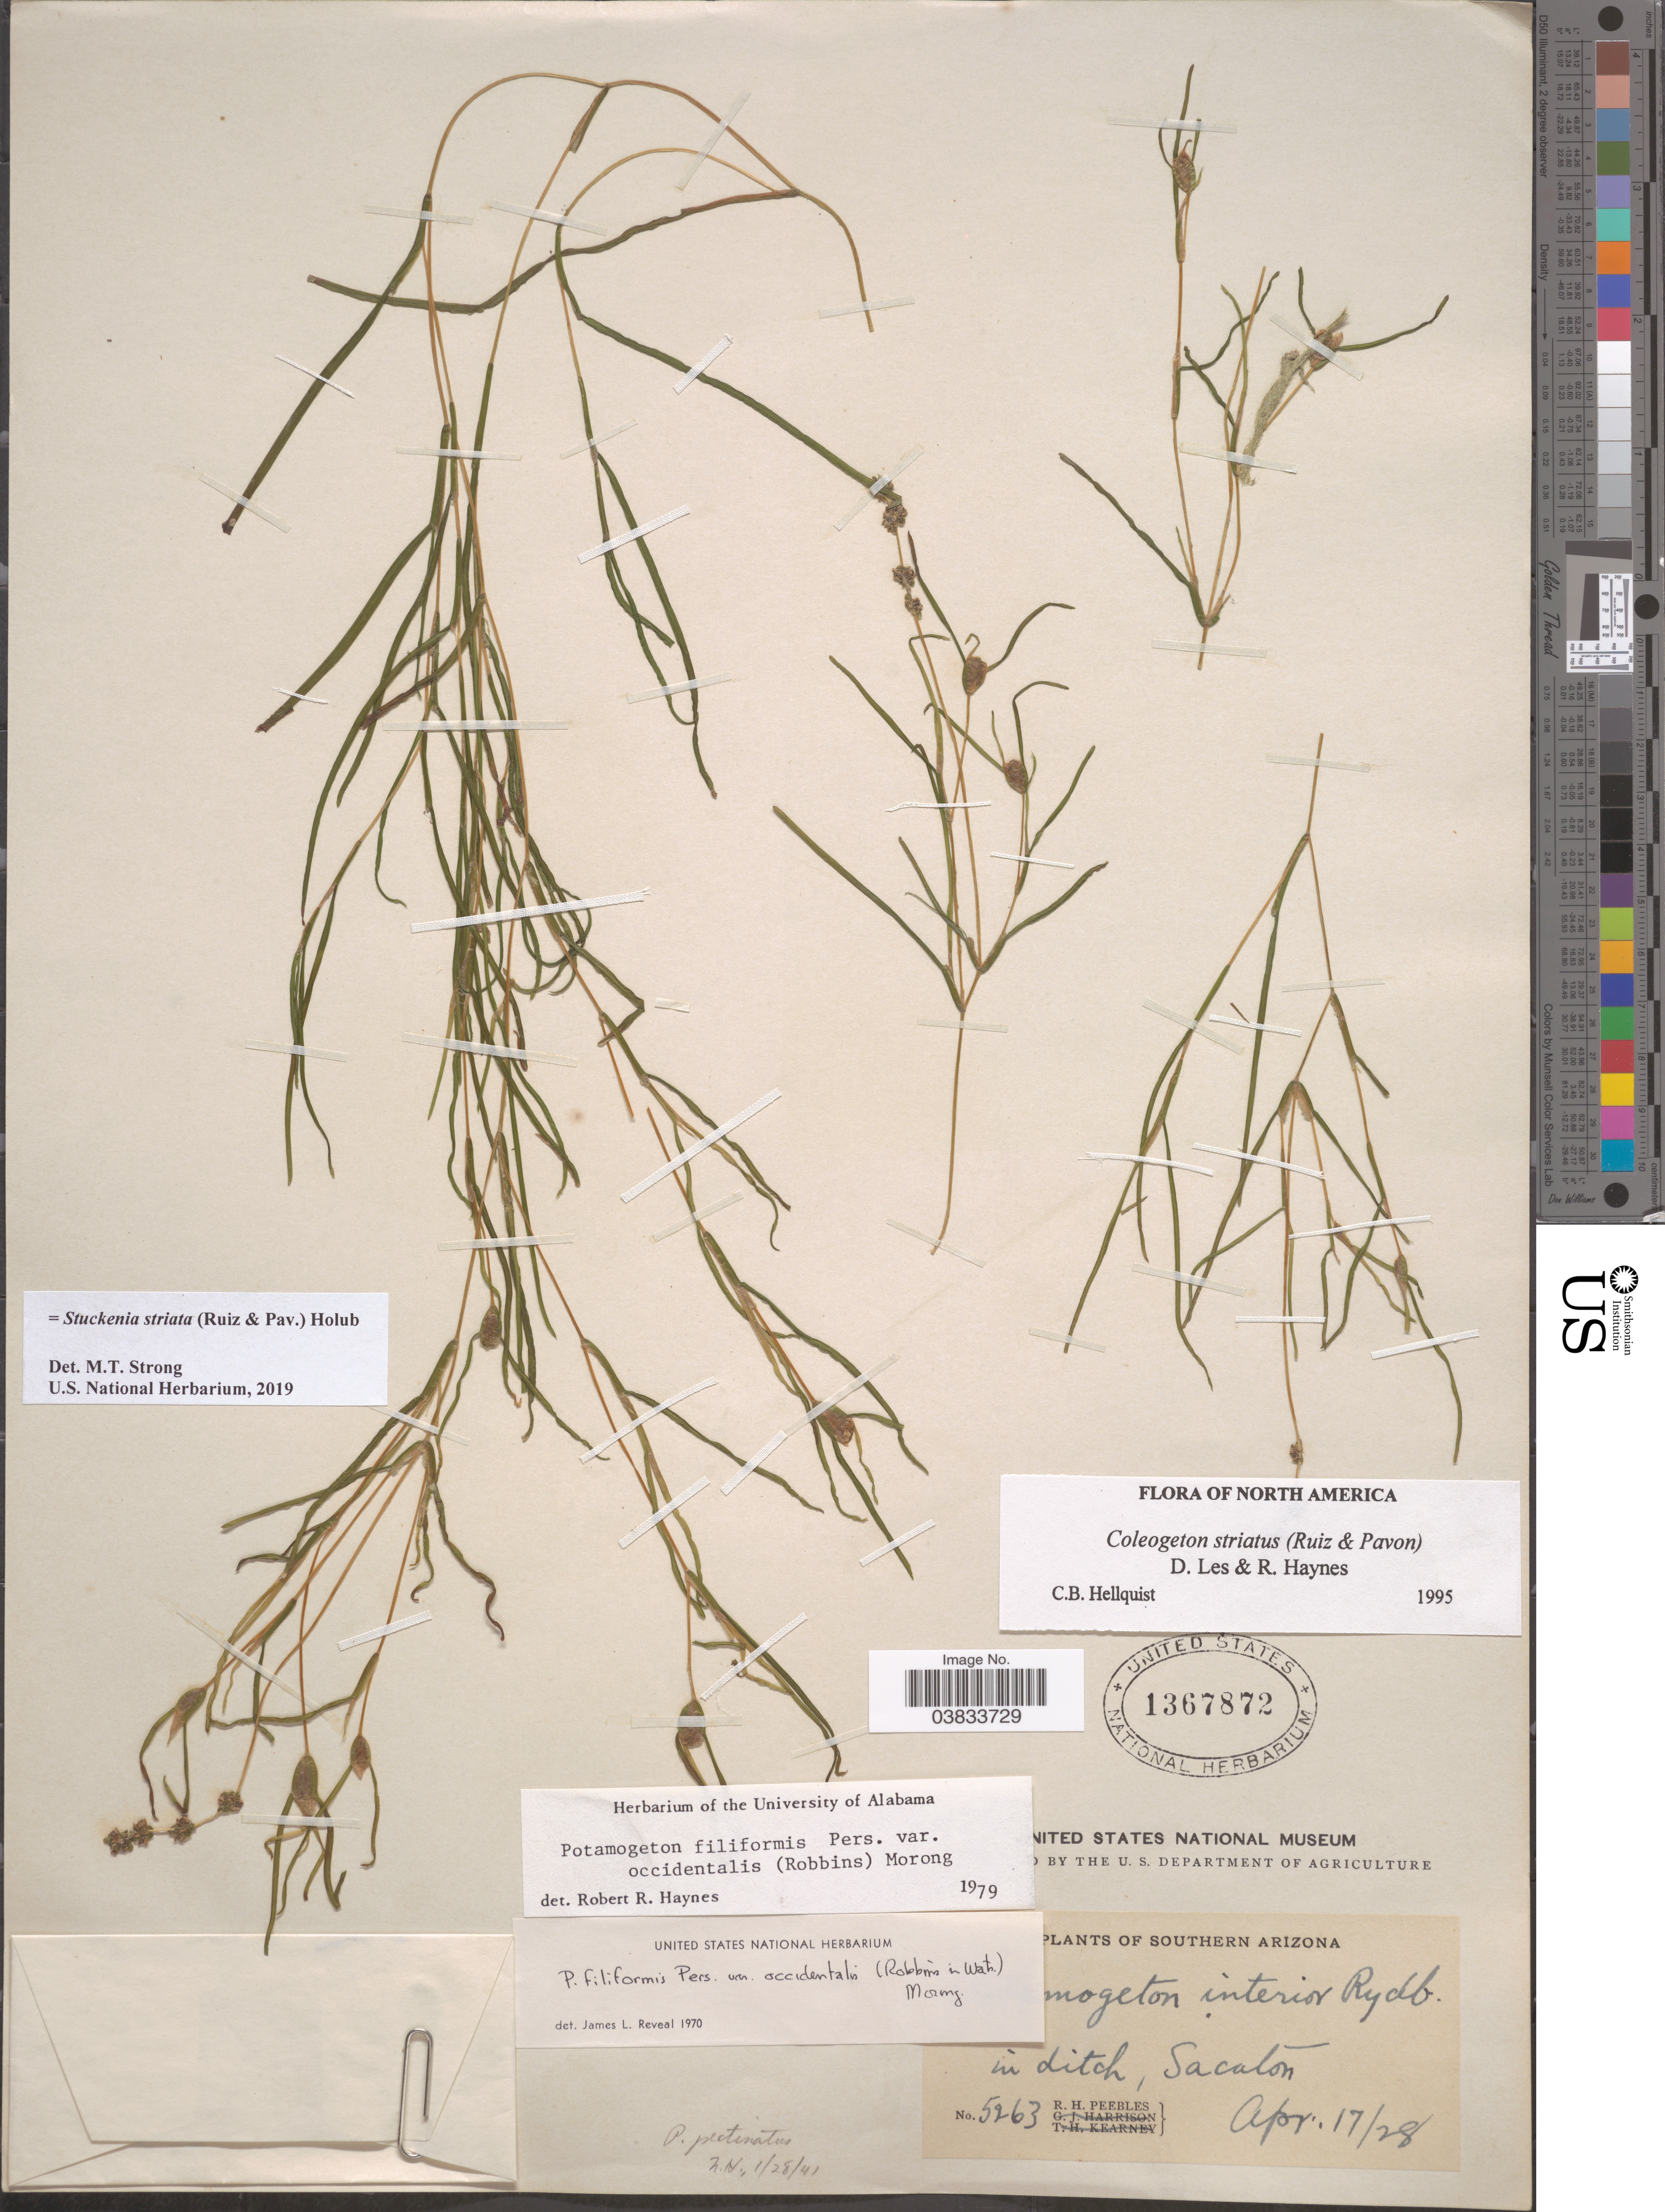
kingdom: Plantae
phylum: Tracheophyta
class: Liliopsida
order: Alismatales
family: Potamogetonaceae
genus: Stuckenia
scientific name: Stuckenia striata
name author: (Ruiz & Pav.) Holub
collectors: R. H. Peebles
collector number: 5263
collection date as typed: Transcribed d/m/y: 17/4/28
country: United States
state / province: Arizona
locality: Southern Arizona. Sacaton.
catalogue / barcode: US 1367872